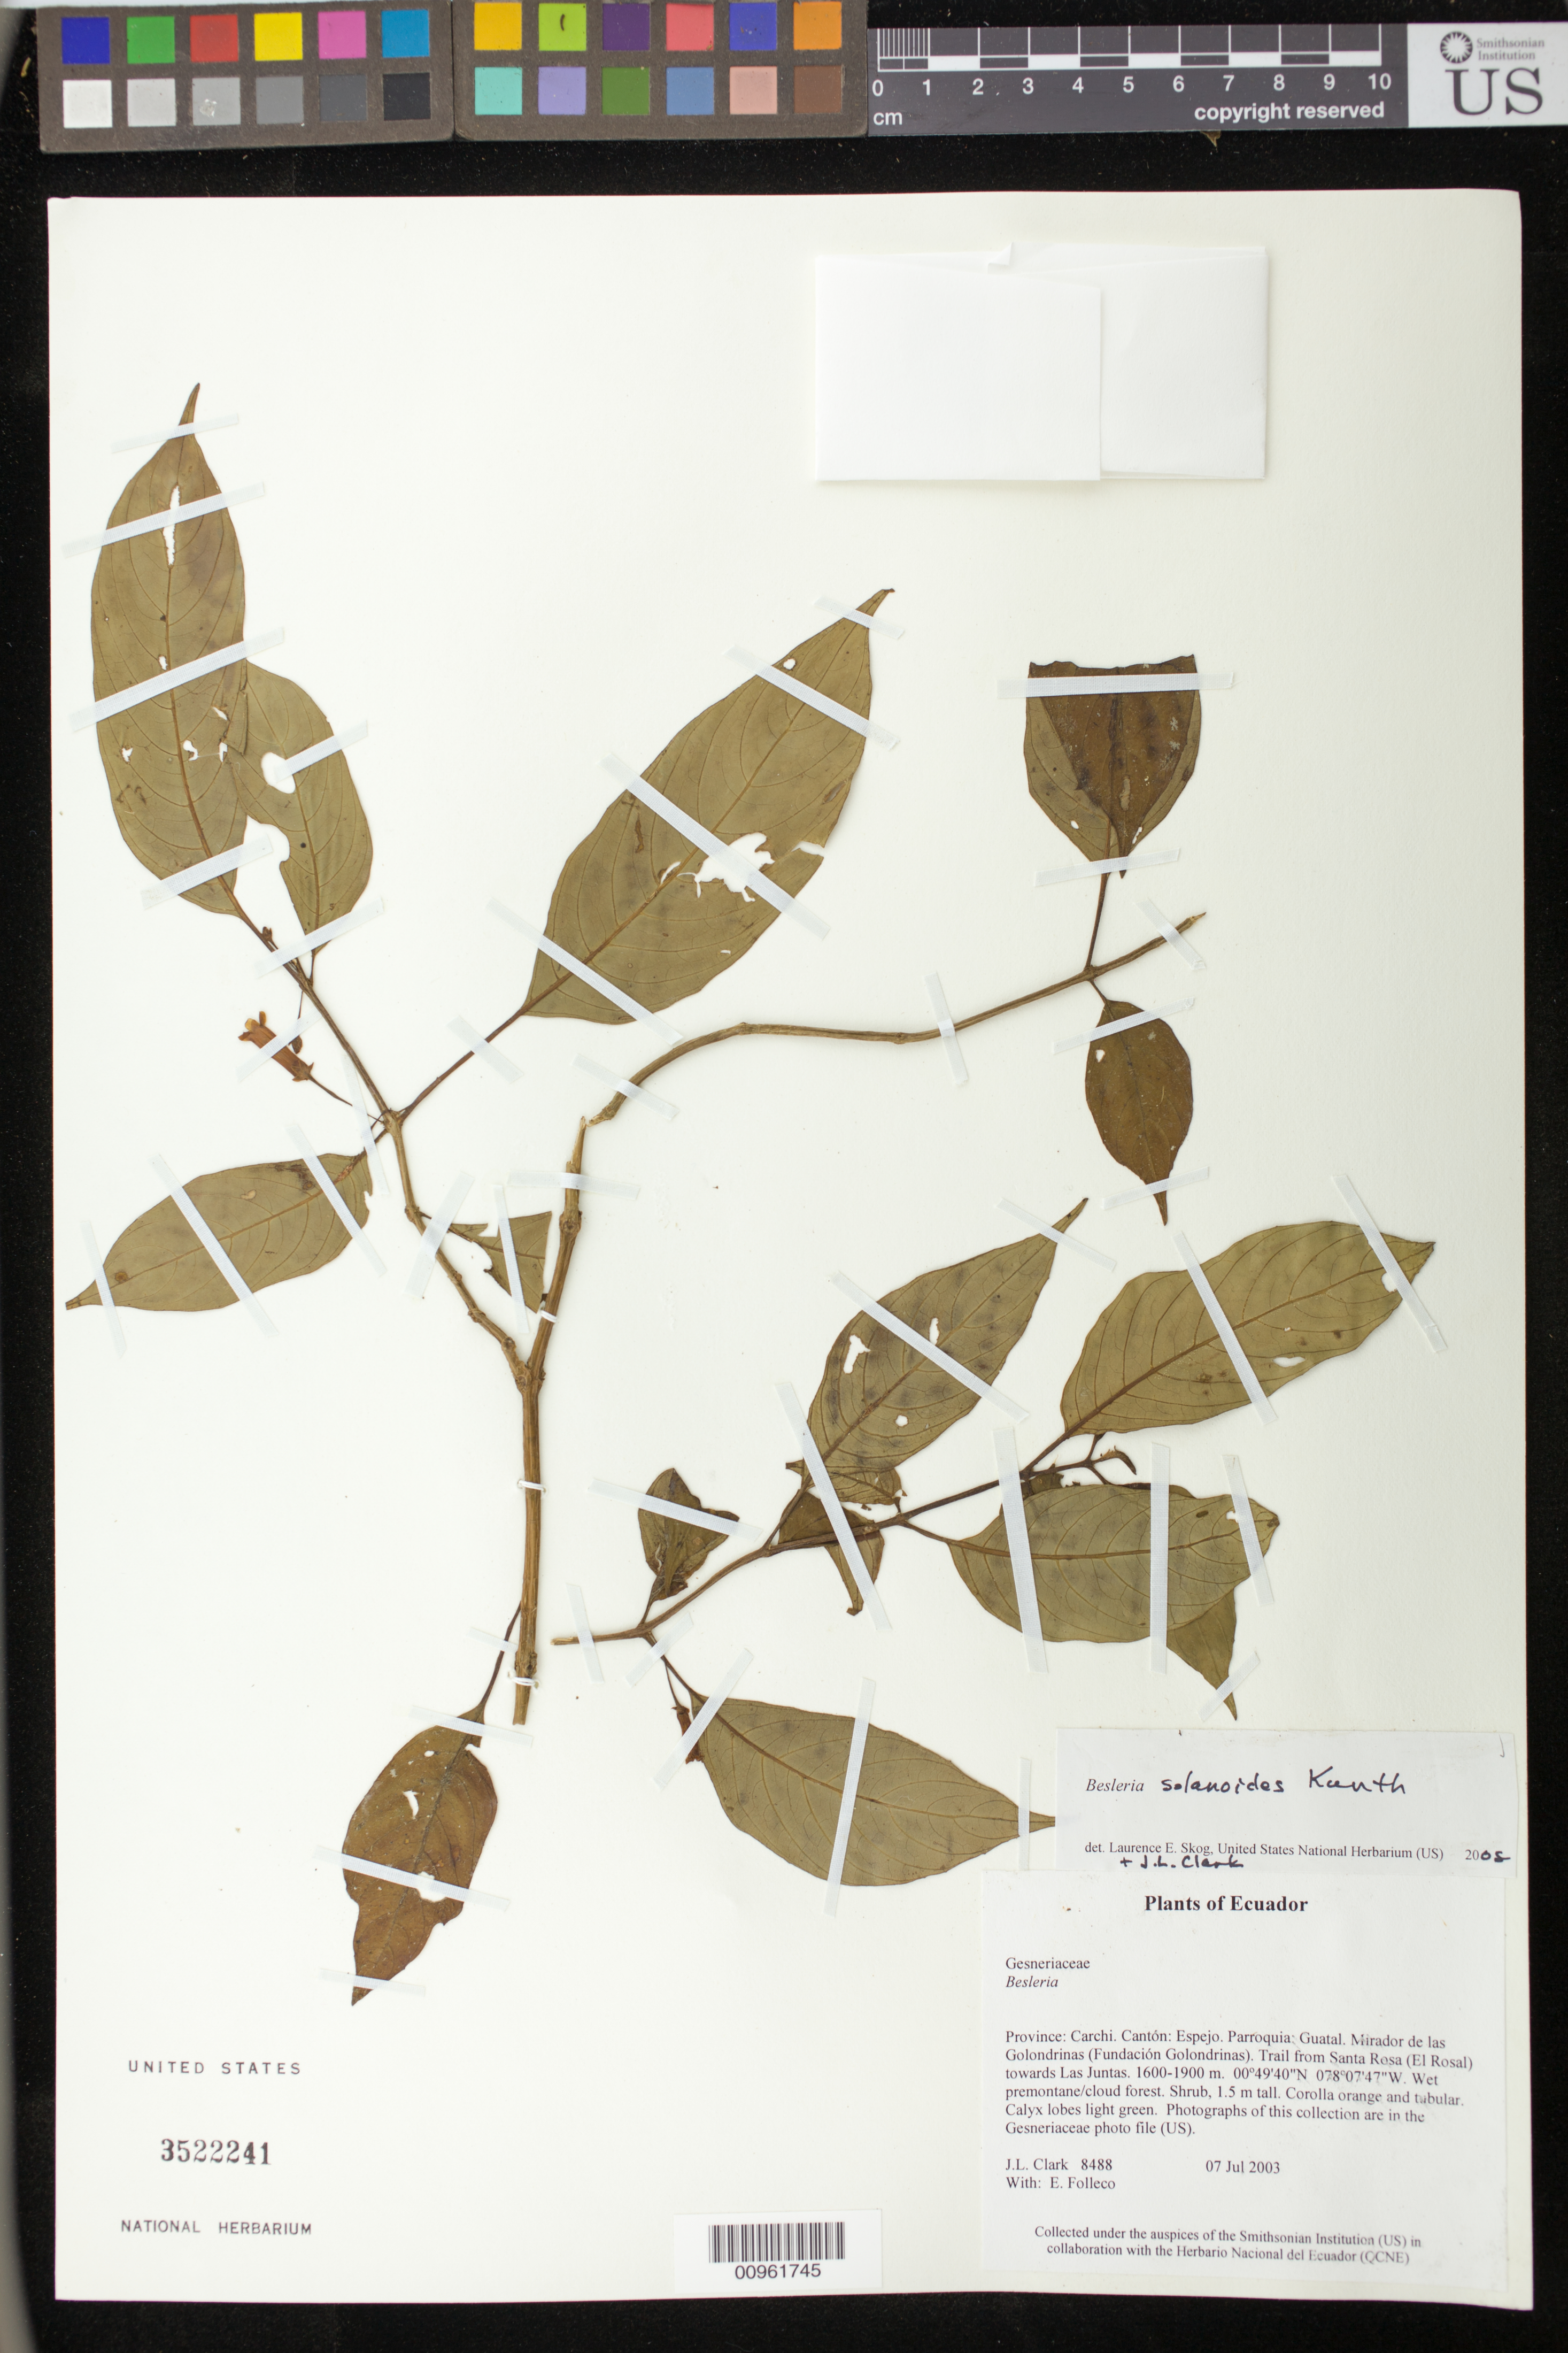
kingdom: Plantae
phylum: Tracheophyta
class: Magnoliopsida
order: Lamiales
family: Gesneriaceae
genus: Besleria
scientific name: Besleria solanoides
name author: Kunth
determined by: Clark, J. L.; Skog, Laurence E.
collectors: J. L. Clark & E. Folleco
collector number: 8488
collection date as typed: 07 Jul 2003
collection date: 2003-07-07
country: Ecuador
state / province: Carchi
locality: Espejo. Parroquia: Guatal. Mirador de las Golondrinas (Fundación Golondrinas). Trail from Santa Rosa (El Rosal) towards Las Juntas.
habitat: Wet premontane/cloud forest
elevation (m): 1600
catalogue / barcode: US 3522241